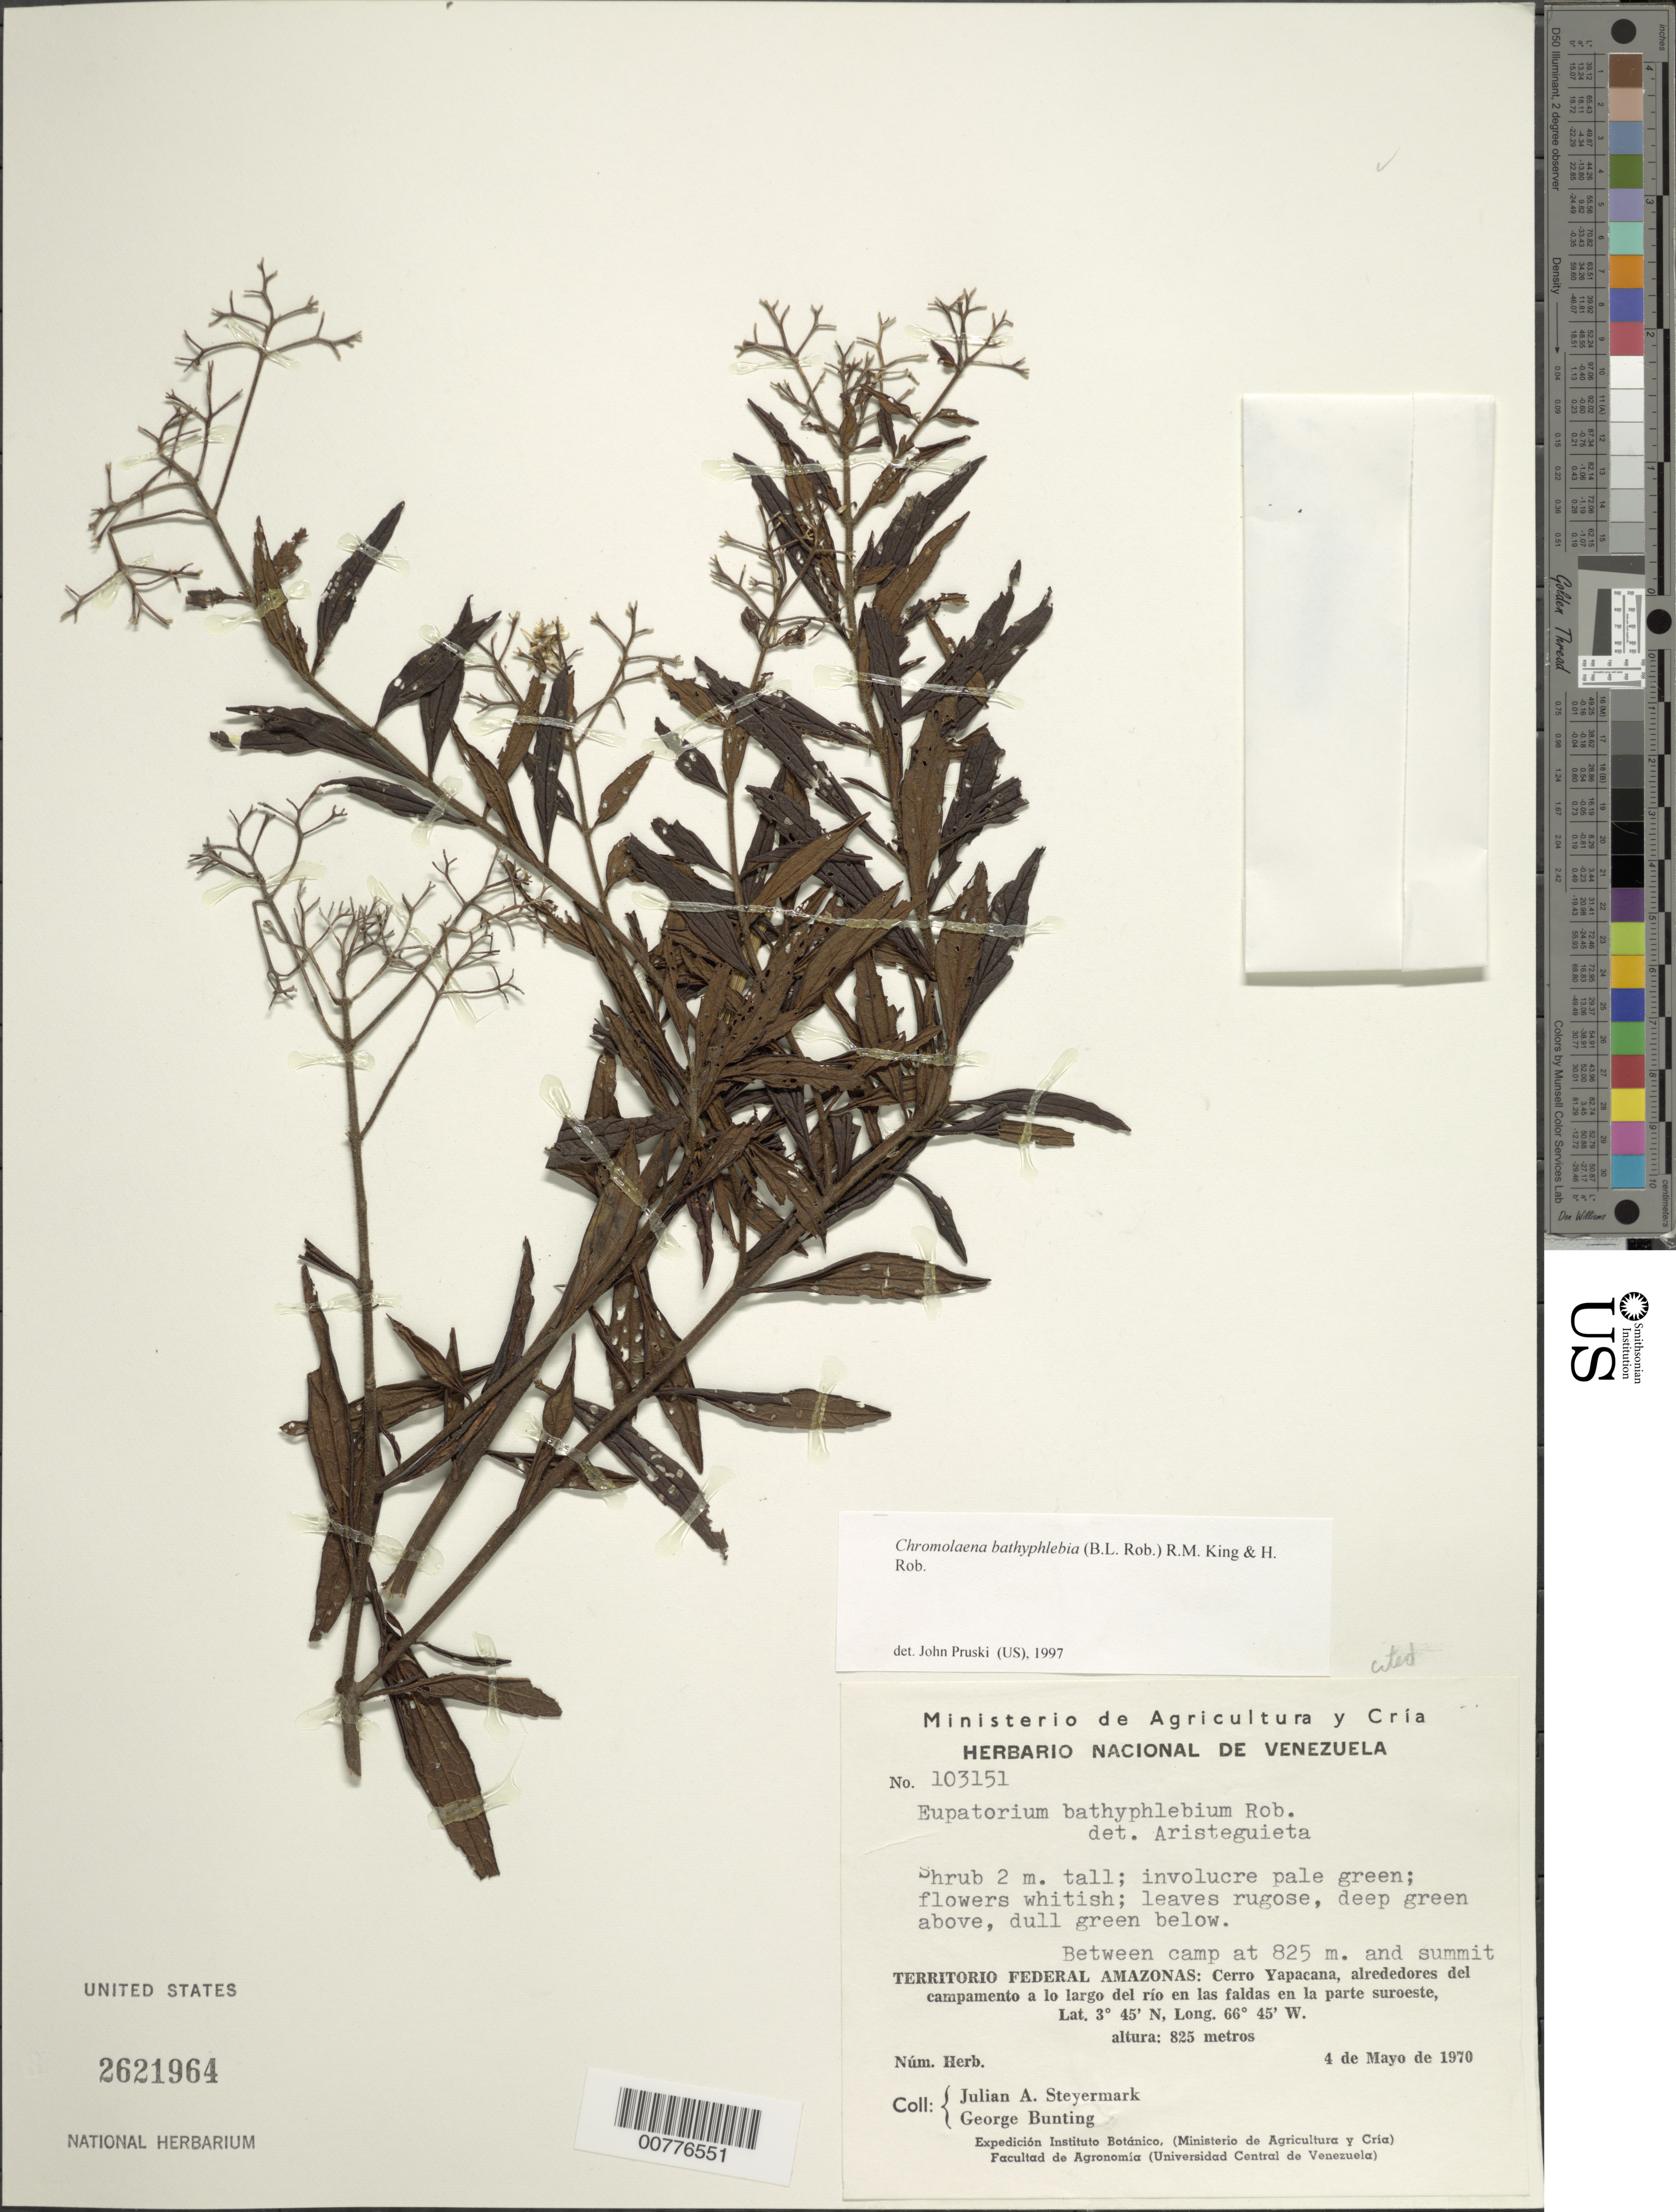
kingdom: Plantae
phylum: Tracheophyta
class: Magnoliopsida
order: Asterales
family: Asteraceae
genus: Chromolaena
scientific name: Chromolaena bathyphlebia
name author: (B.L. Rob.) R.M. King & H. Rob.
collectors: J. Steyermark & G. S. Bunting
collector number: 103151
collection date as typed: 4-May-70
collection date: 1970-05-04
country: Venezuela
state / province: Amazonas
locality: Cerro Yapacána, alrededores del Campamento a lo largo del río en las faldas en la parte suroeste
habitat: Al la largo del río en las faldas en la parte suroeste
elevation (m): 825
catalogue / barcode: US 2621964